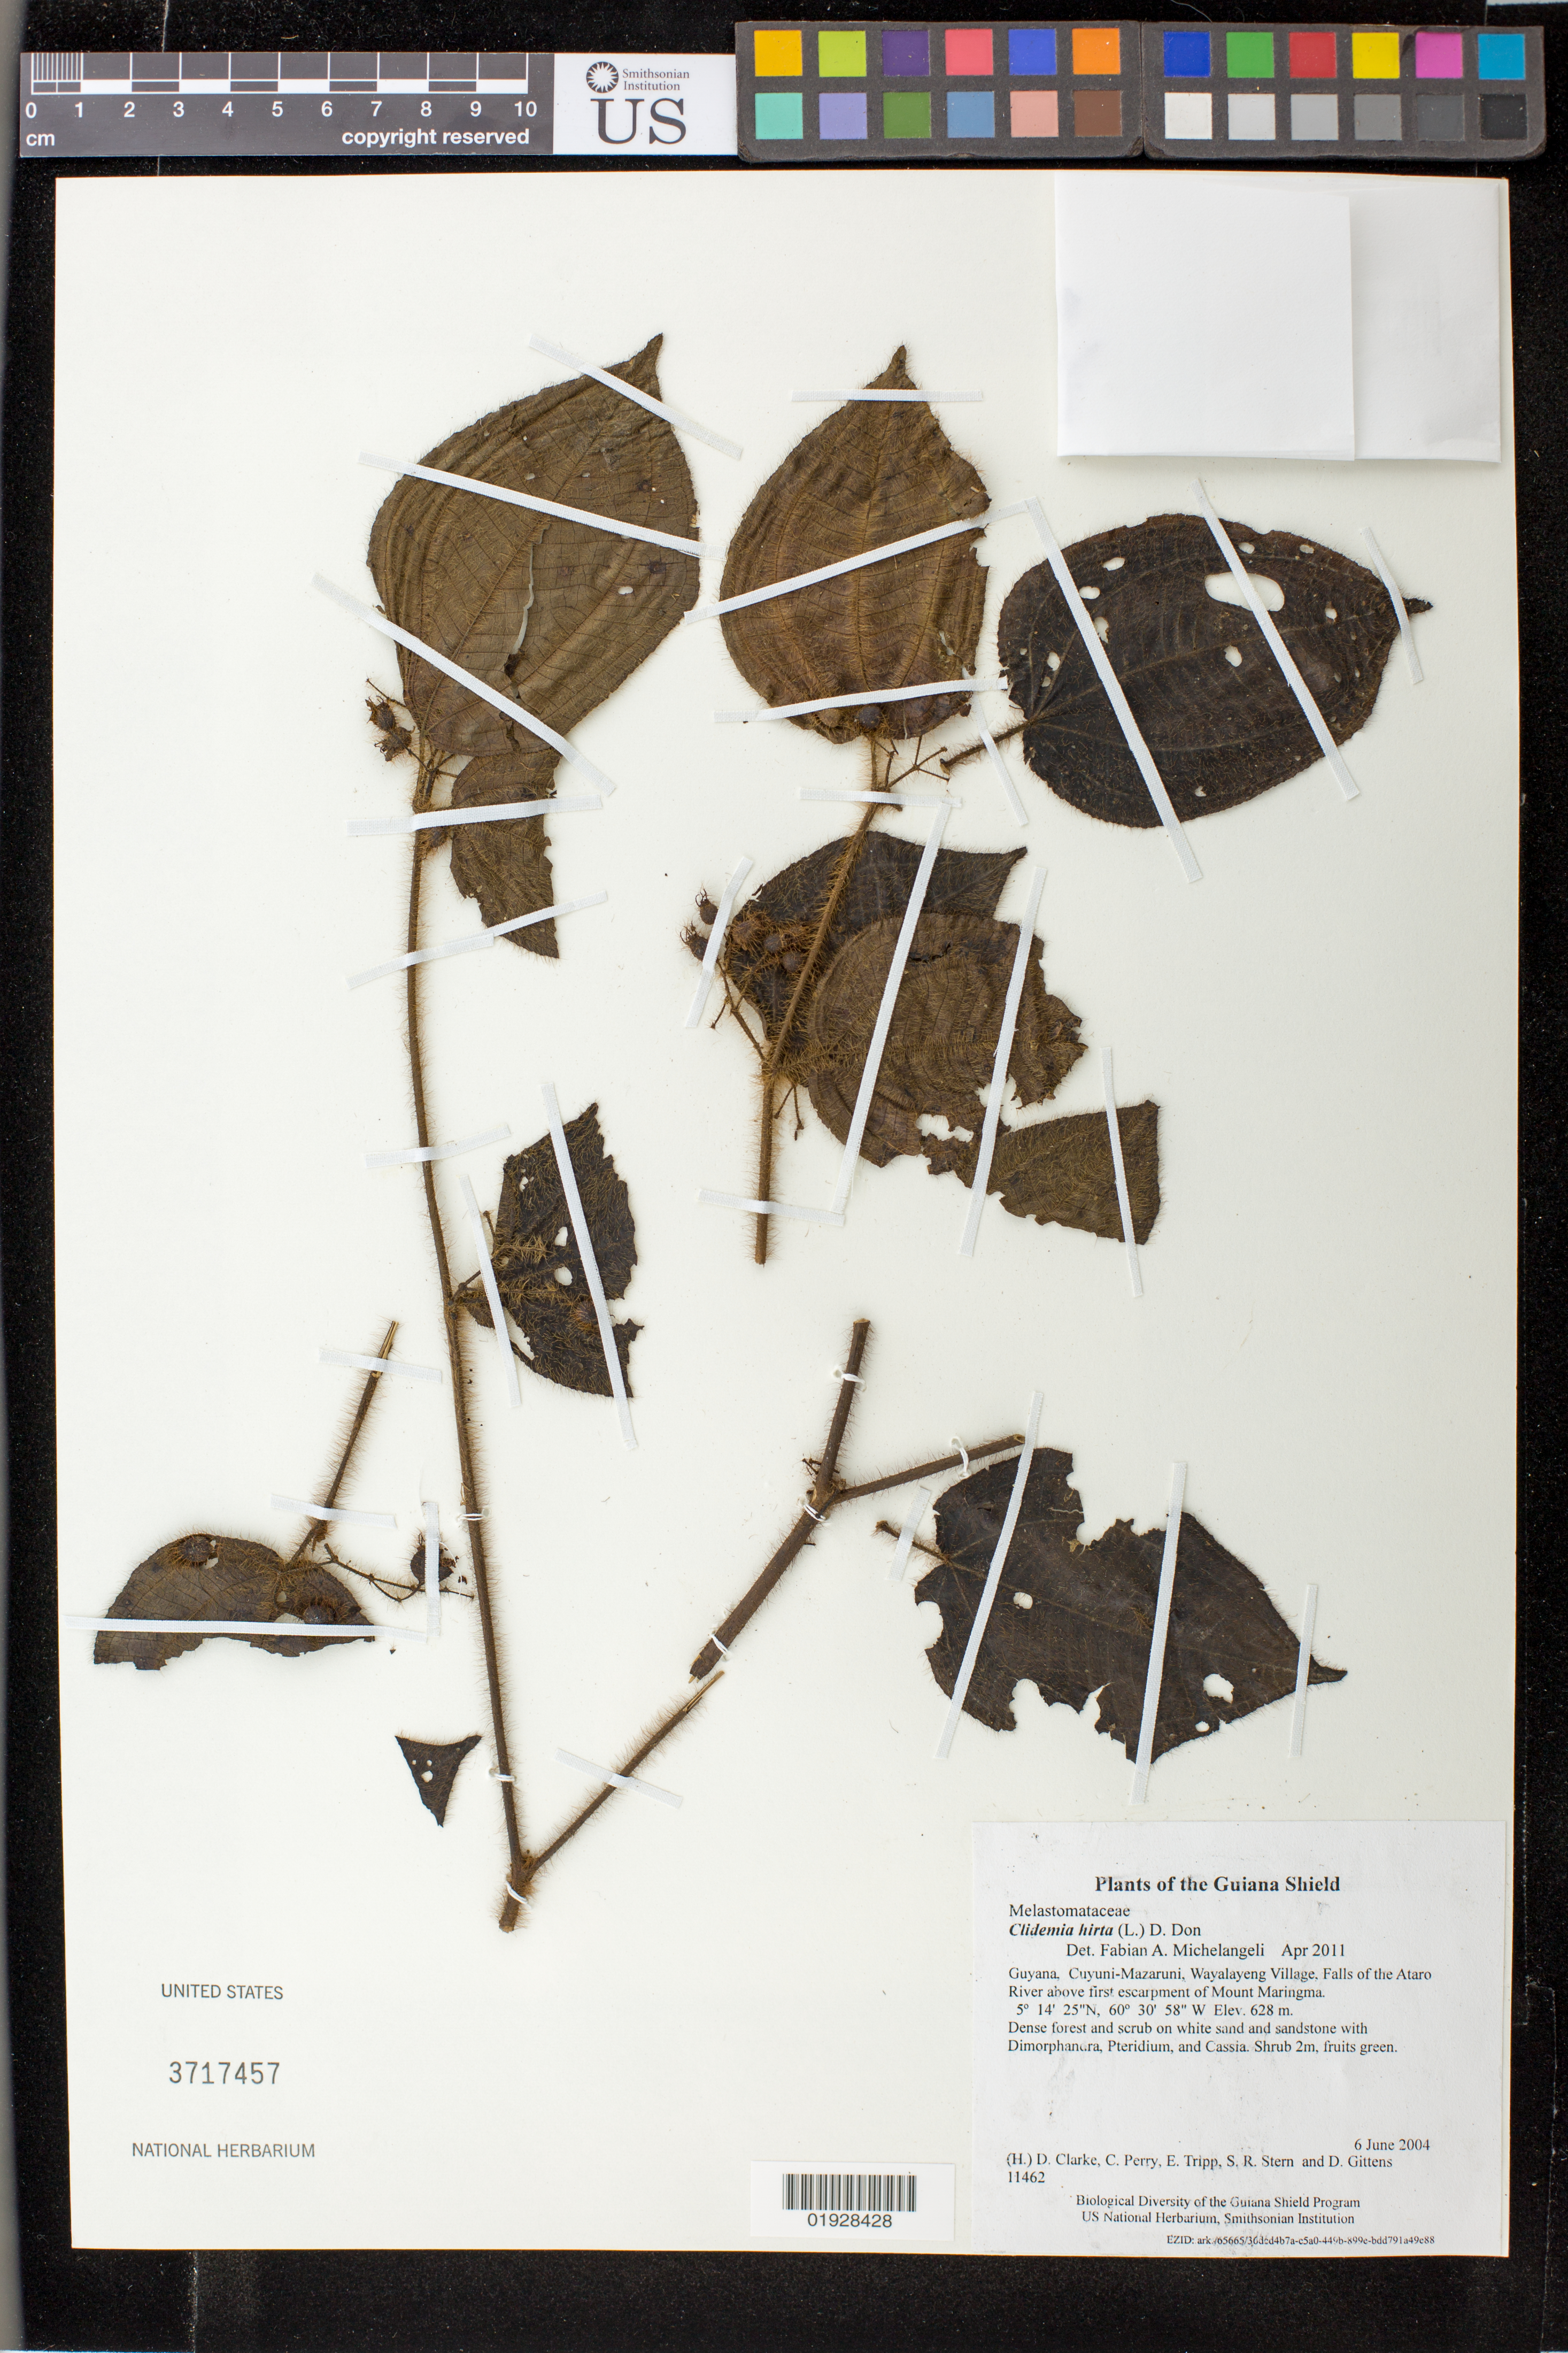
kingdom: Plantae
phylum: Tracheophyta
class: Magnoliopsida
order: Myrtales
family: Melastomataceae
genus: Clidemia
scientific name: Clidemia hirta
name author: (L.) D. Don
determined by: Michelangeli, F. A.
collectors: H. D. Clarke, C. Perry, E. Tripp, S. R. Stern & D. Gittens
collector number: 11462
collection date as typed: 6 June 2004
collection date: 2004-06-06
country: Guyana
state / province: Cuyuni-Mazaruni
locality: Wayalayeng Village, Falls of the Ataro River above first escarpment of Mount Maringma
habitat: Dense forest and scrub on white sand and sandstone with Dimorphandra, Pteridium, and Cassia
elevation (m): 628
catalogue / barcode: US 3717457